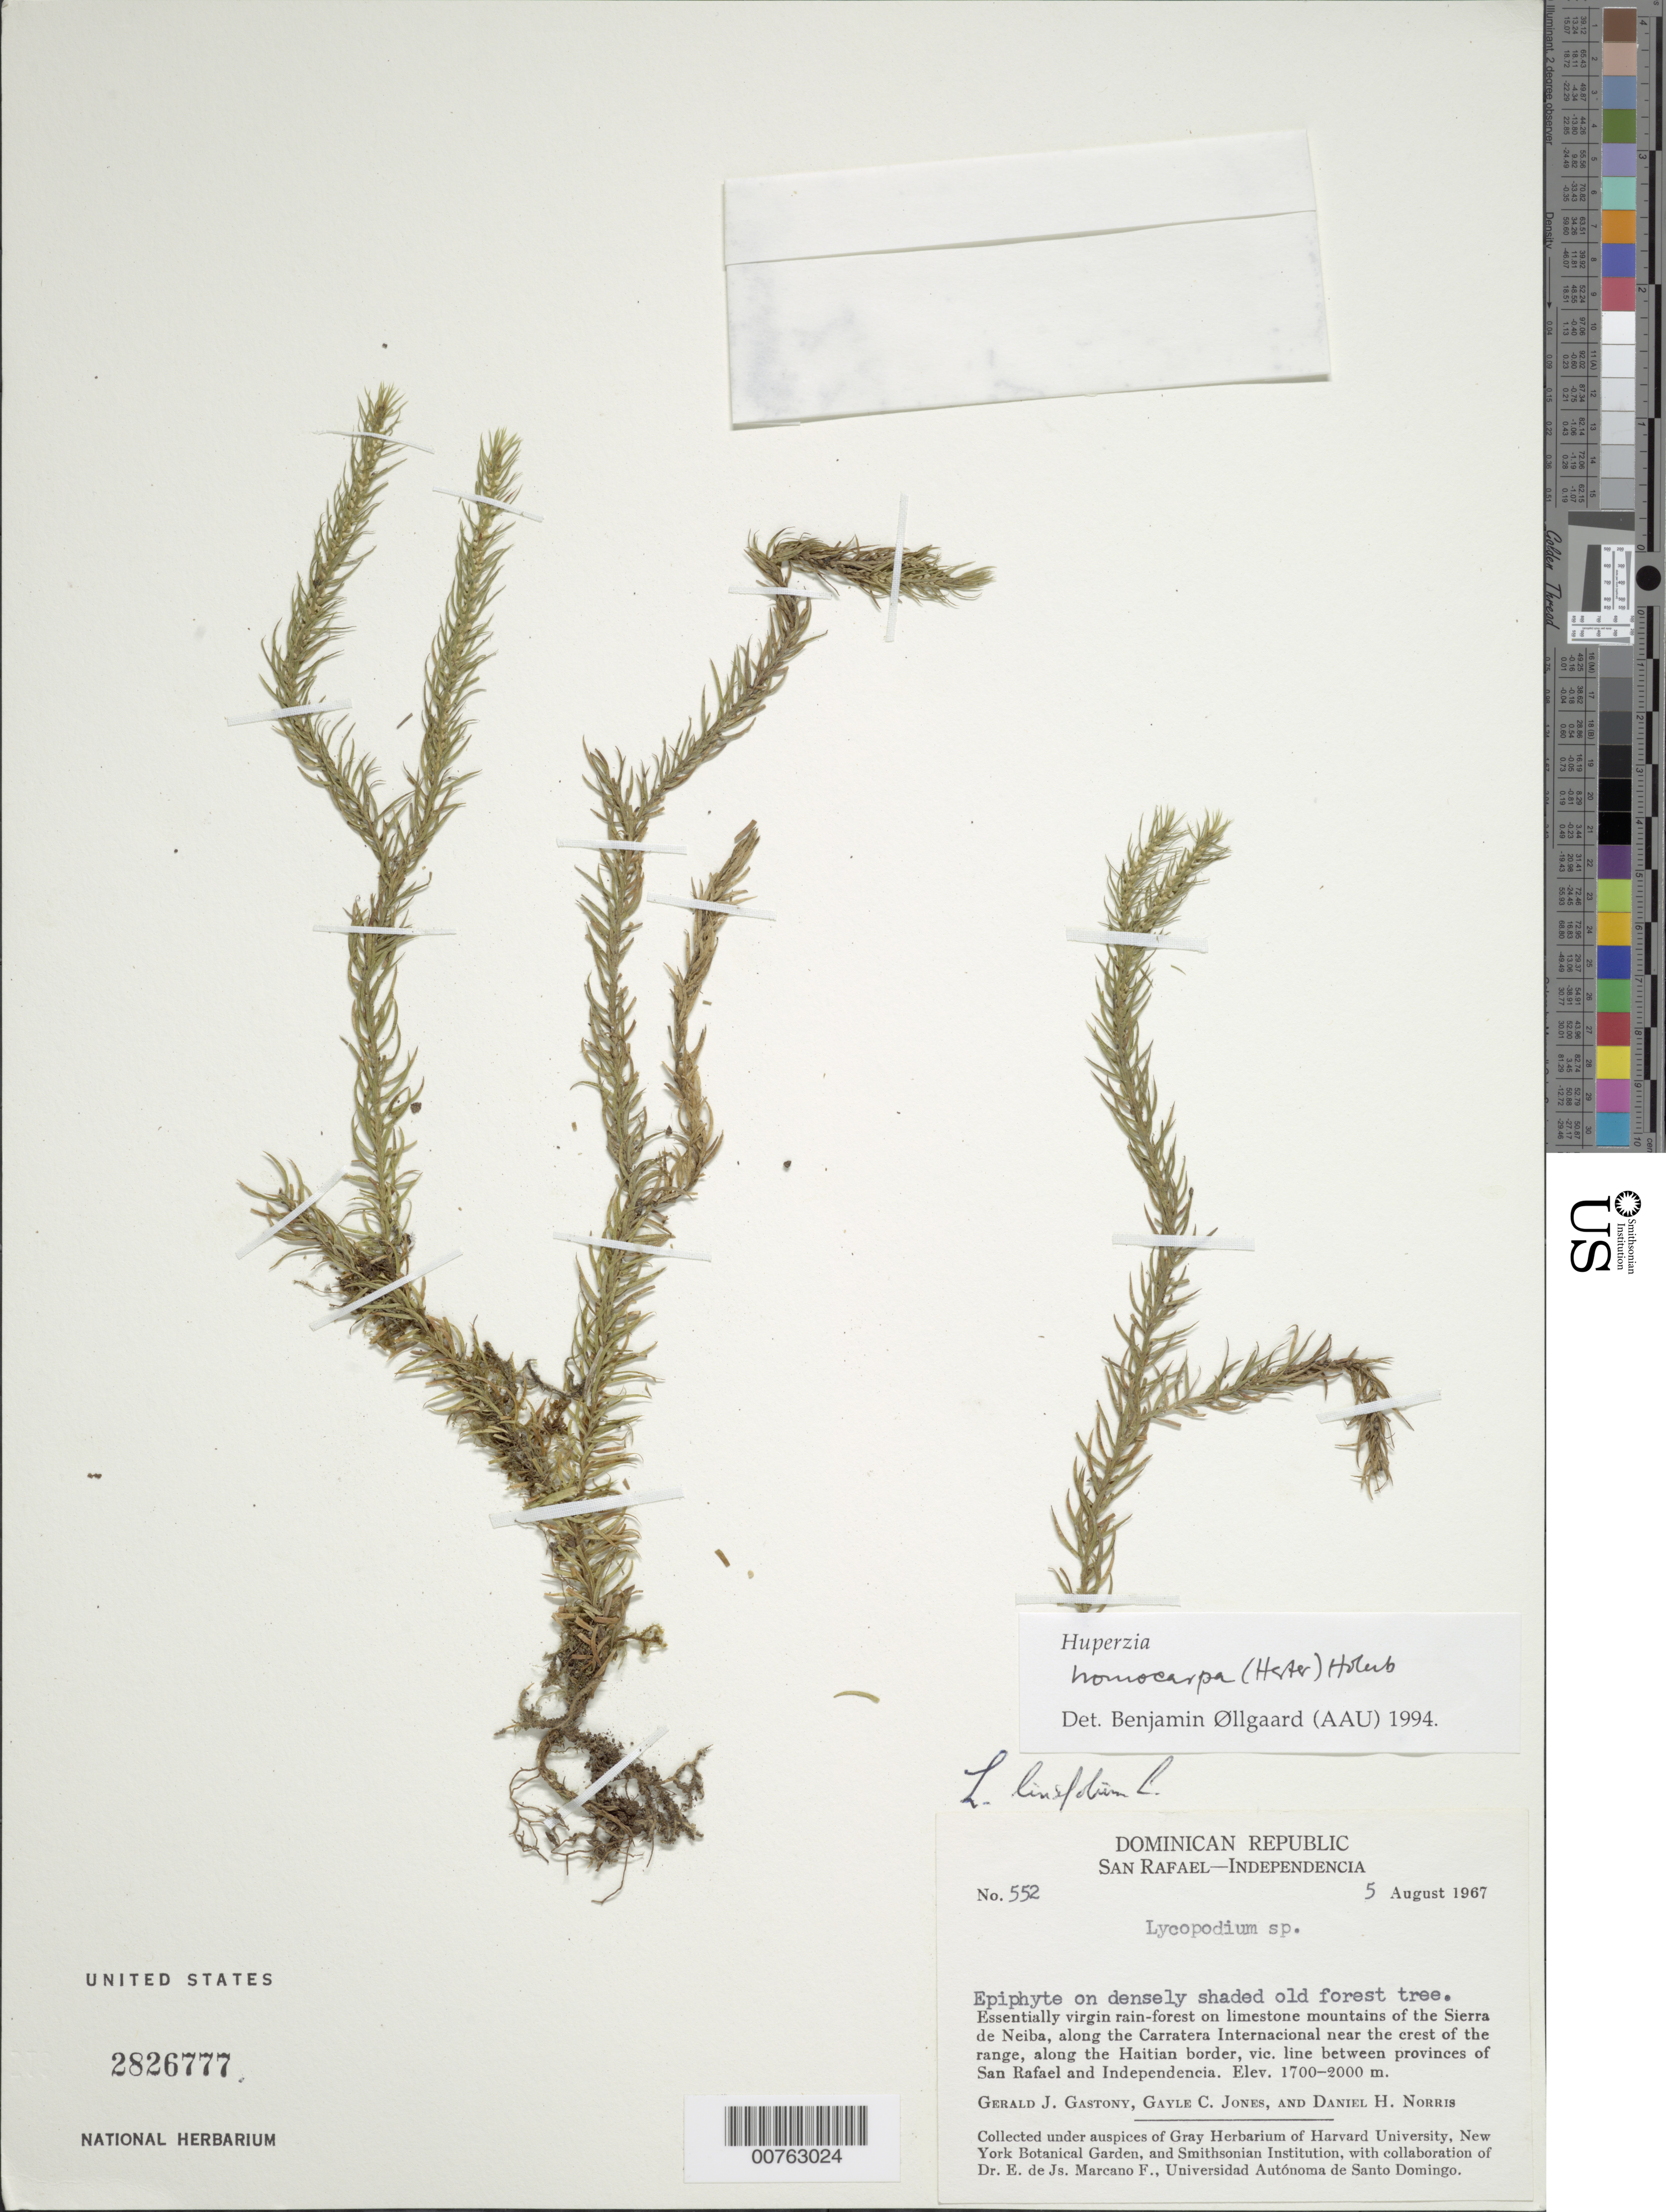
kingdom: Plantae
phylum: Tracheophyta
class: Lycopodiopsida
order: Lycopodiales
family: Lycopodiaceae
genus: Phlegmariurus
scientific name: Phlegmariurus homocarpus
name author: (Herter) B. Øllg.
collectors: G. Gastony, G. C. Jones & D. H. Norris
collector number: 552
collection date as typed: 05 Aug 1967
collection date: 1967-08-05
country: Dominican Republic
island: Hispaniola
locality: Limestone mountains of the Sierra de Neiba, along the Carretera Internacional near the crest of the range, along the Haitian border, vicinity line between provinces of San Rafael and Independencia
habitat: Essentially virgin rain-forest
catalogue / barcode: US 2826777